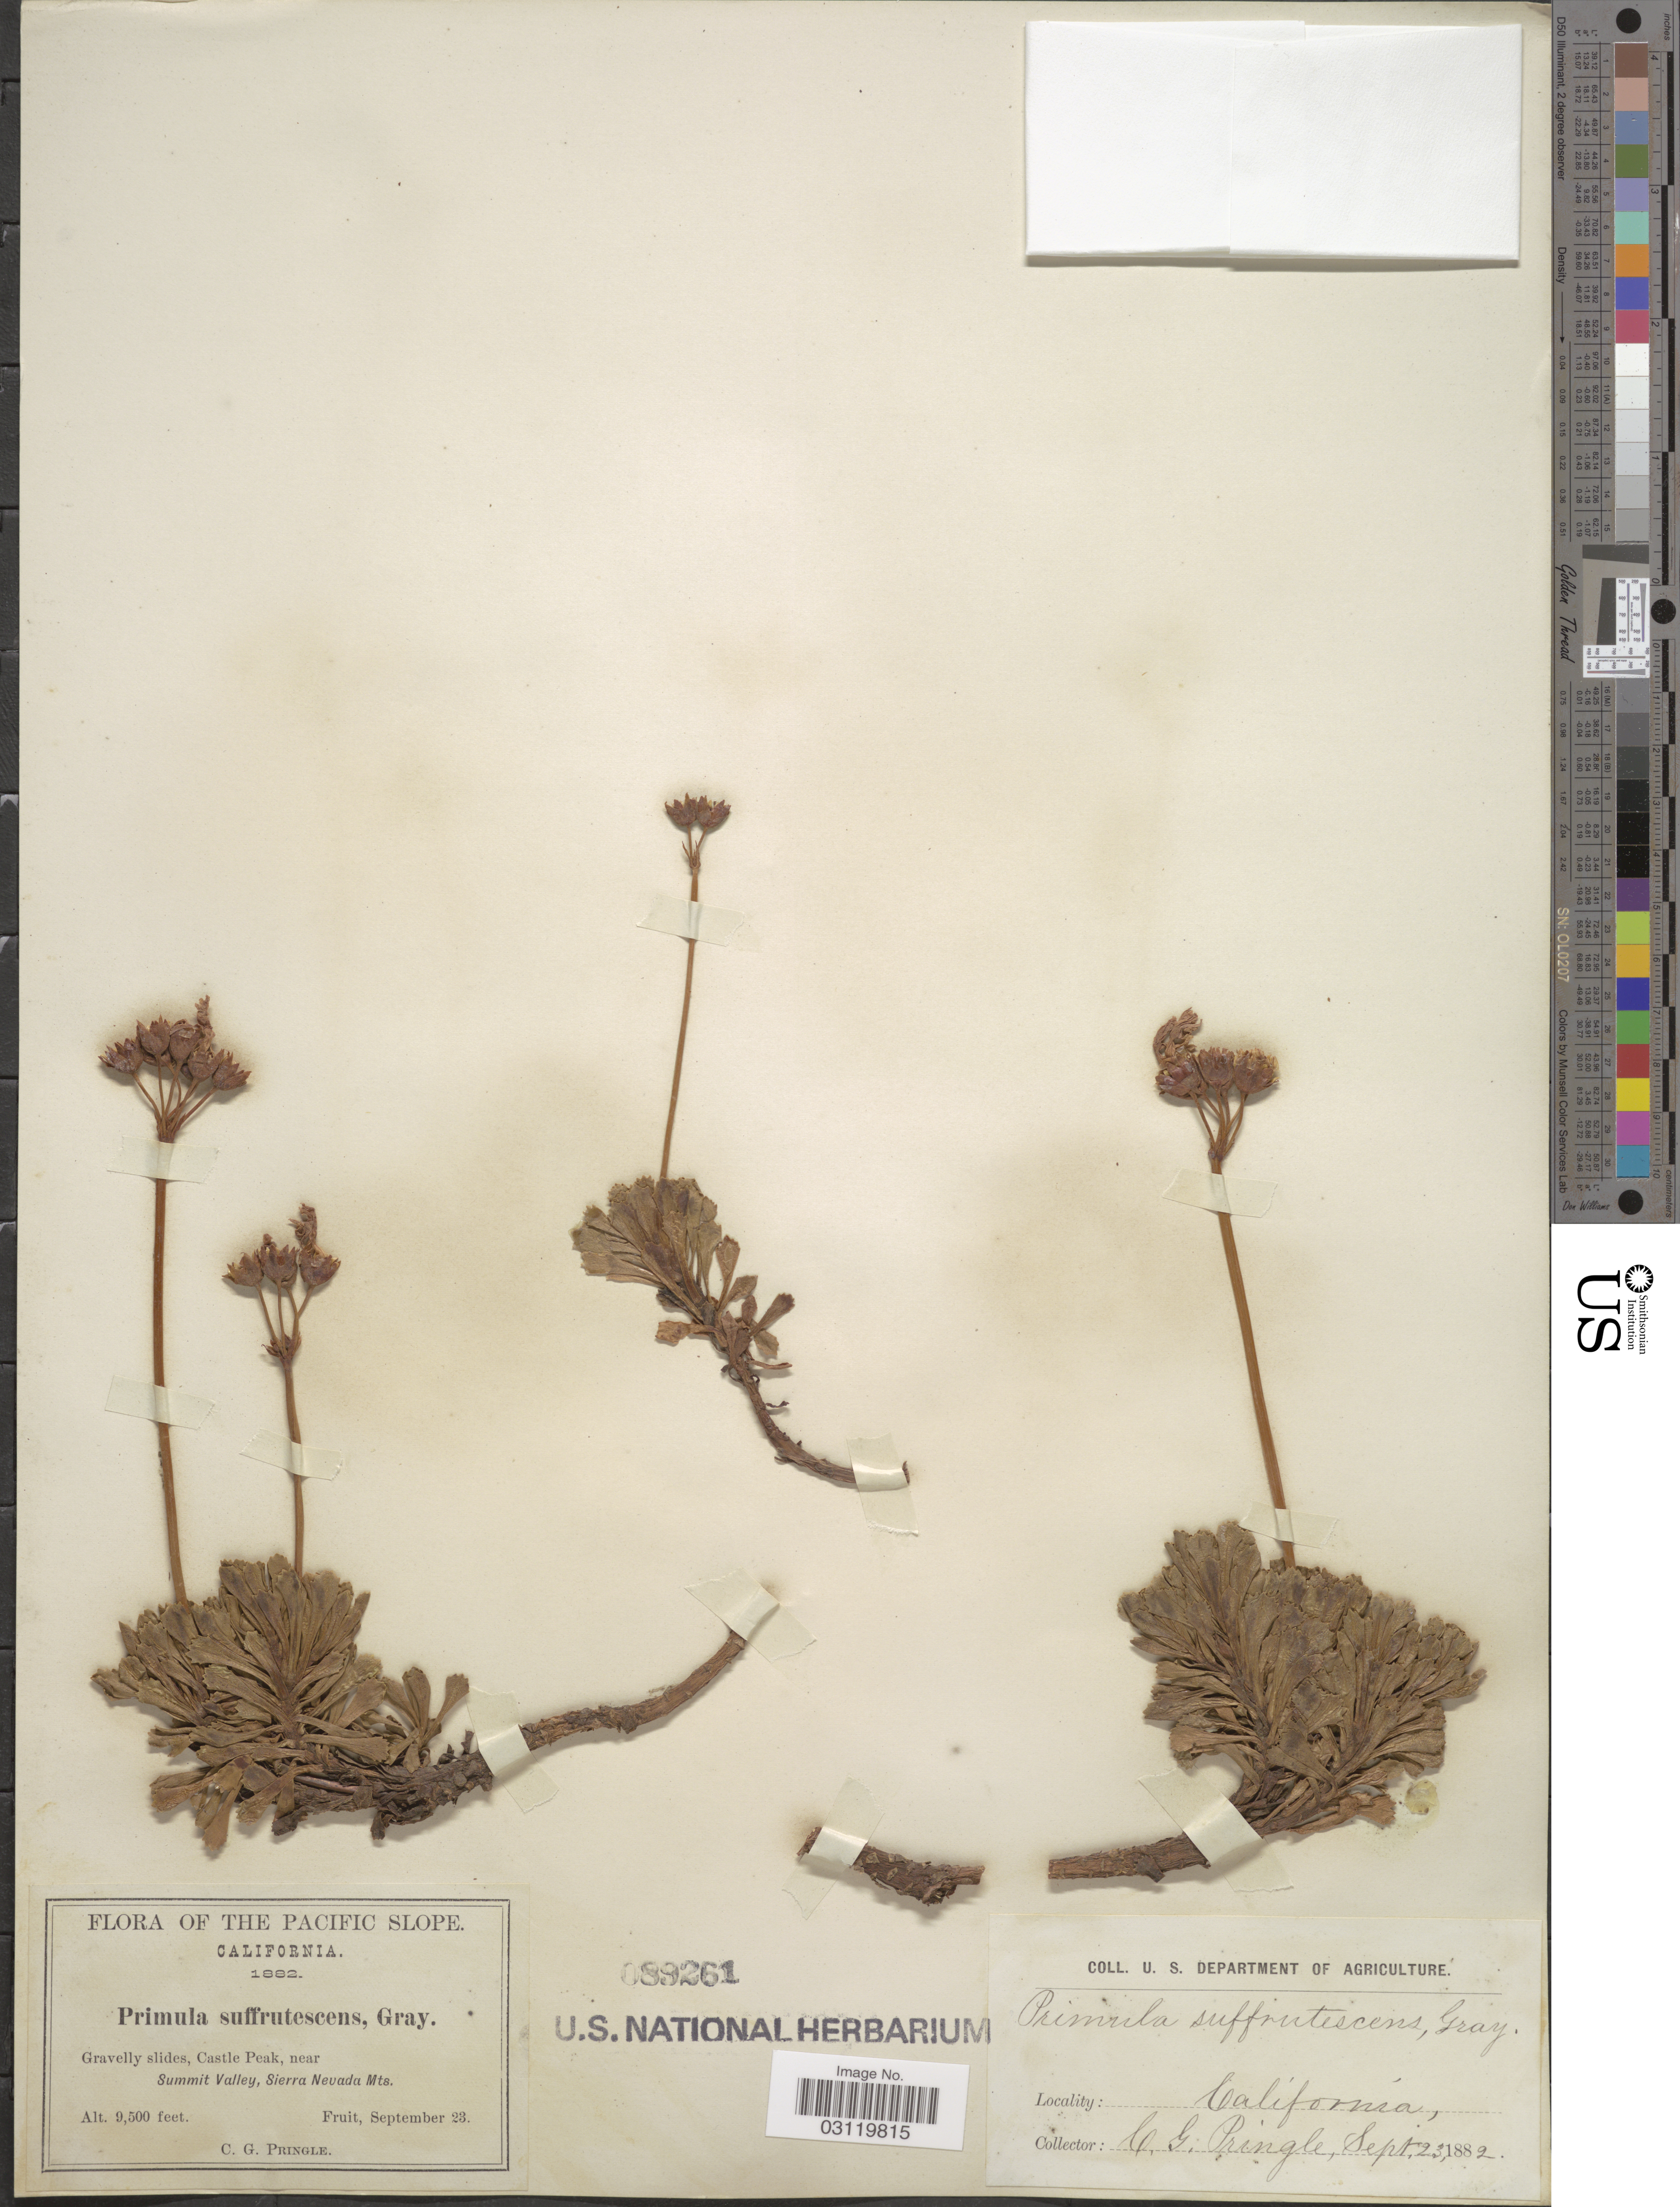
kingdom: Plantae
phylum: Tracheophyta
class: Magnoliopsida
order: Ericales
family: Primulaceae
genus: Primula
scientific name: Primula suffrutescens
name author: A. Gray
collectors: C. G. Pringle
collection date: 1882-09-23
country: United States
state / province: California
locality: The Pacific Slope, Gravelly slides, Castle Peak, near Summit Valley, Sierra Nevada Mts.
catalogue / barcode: US 89261